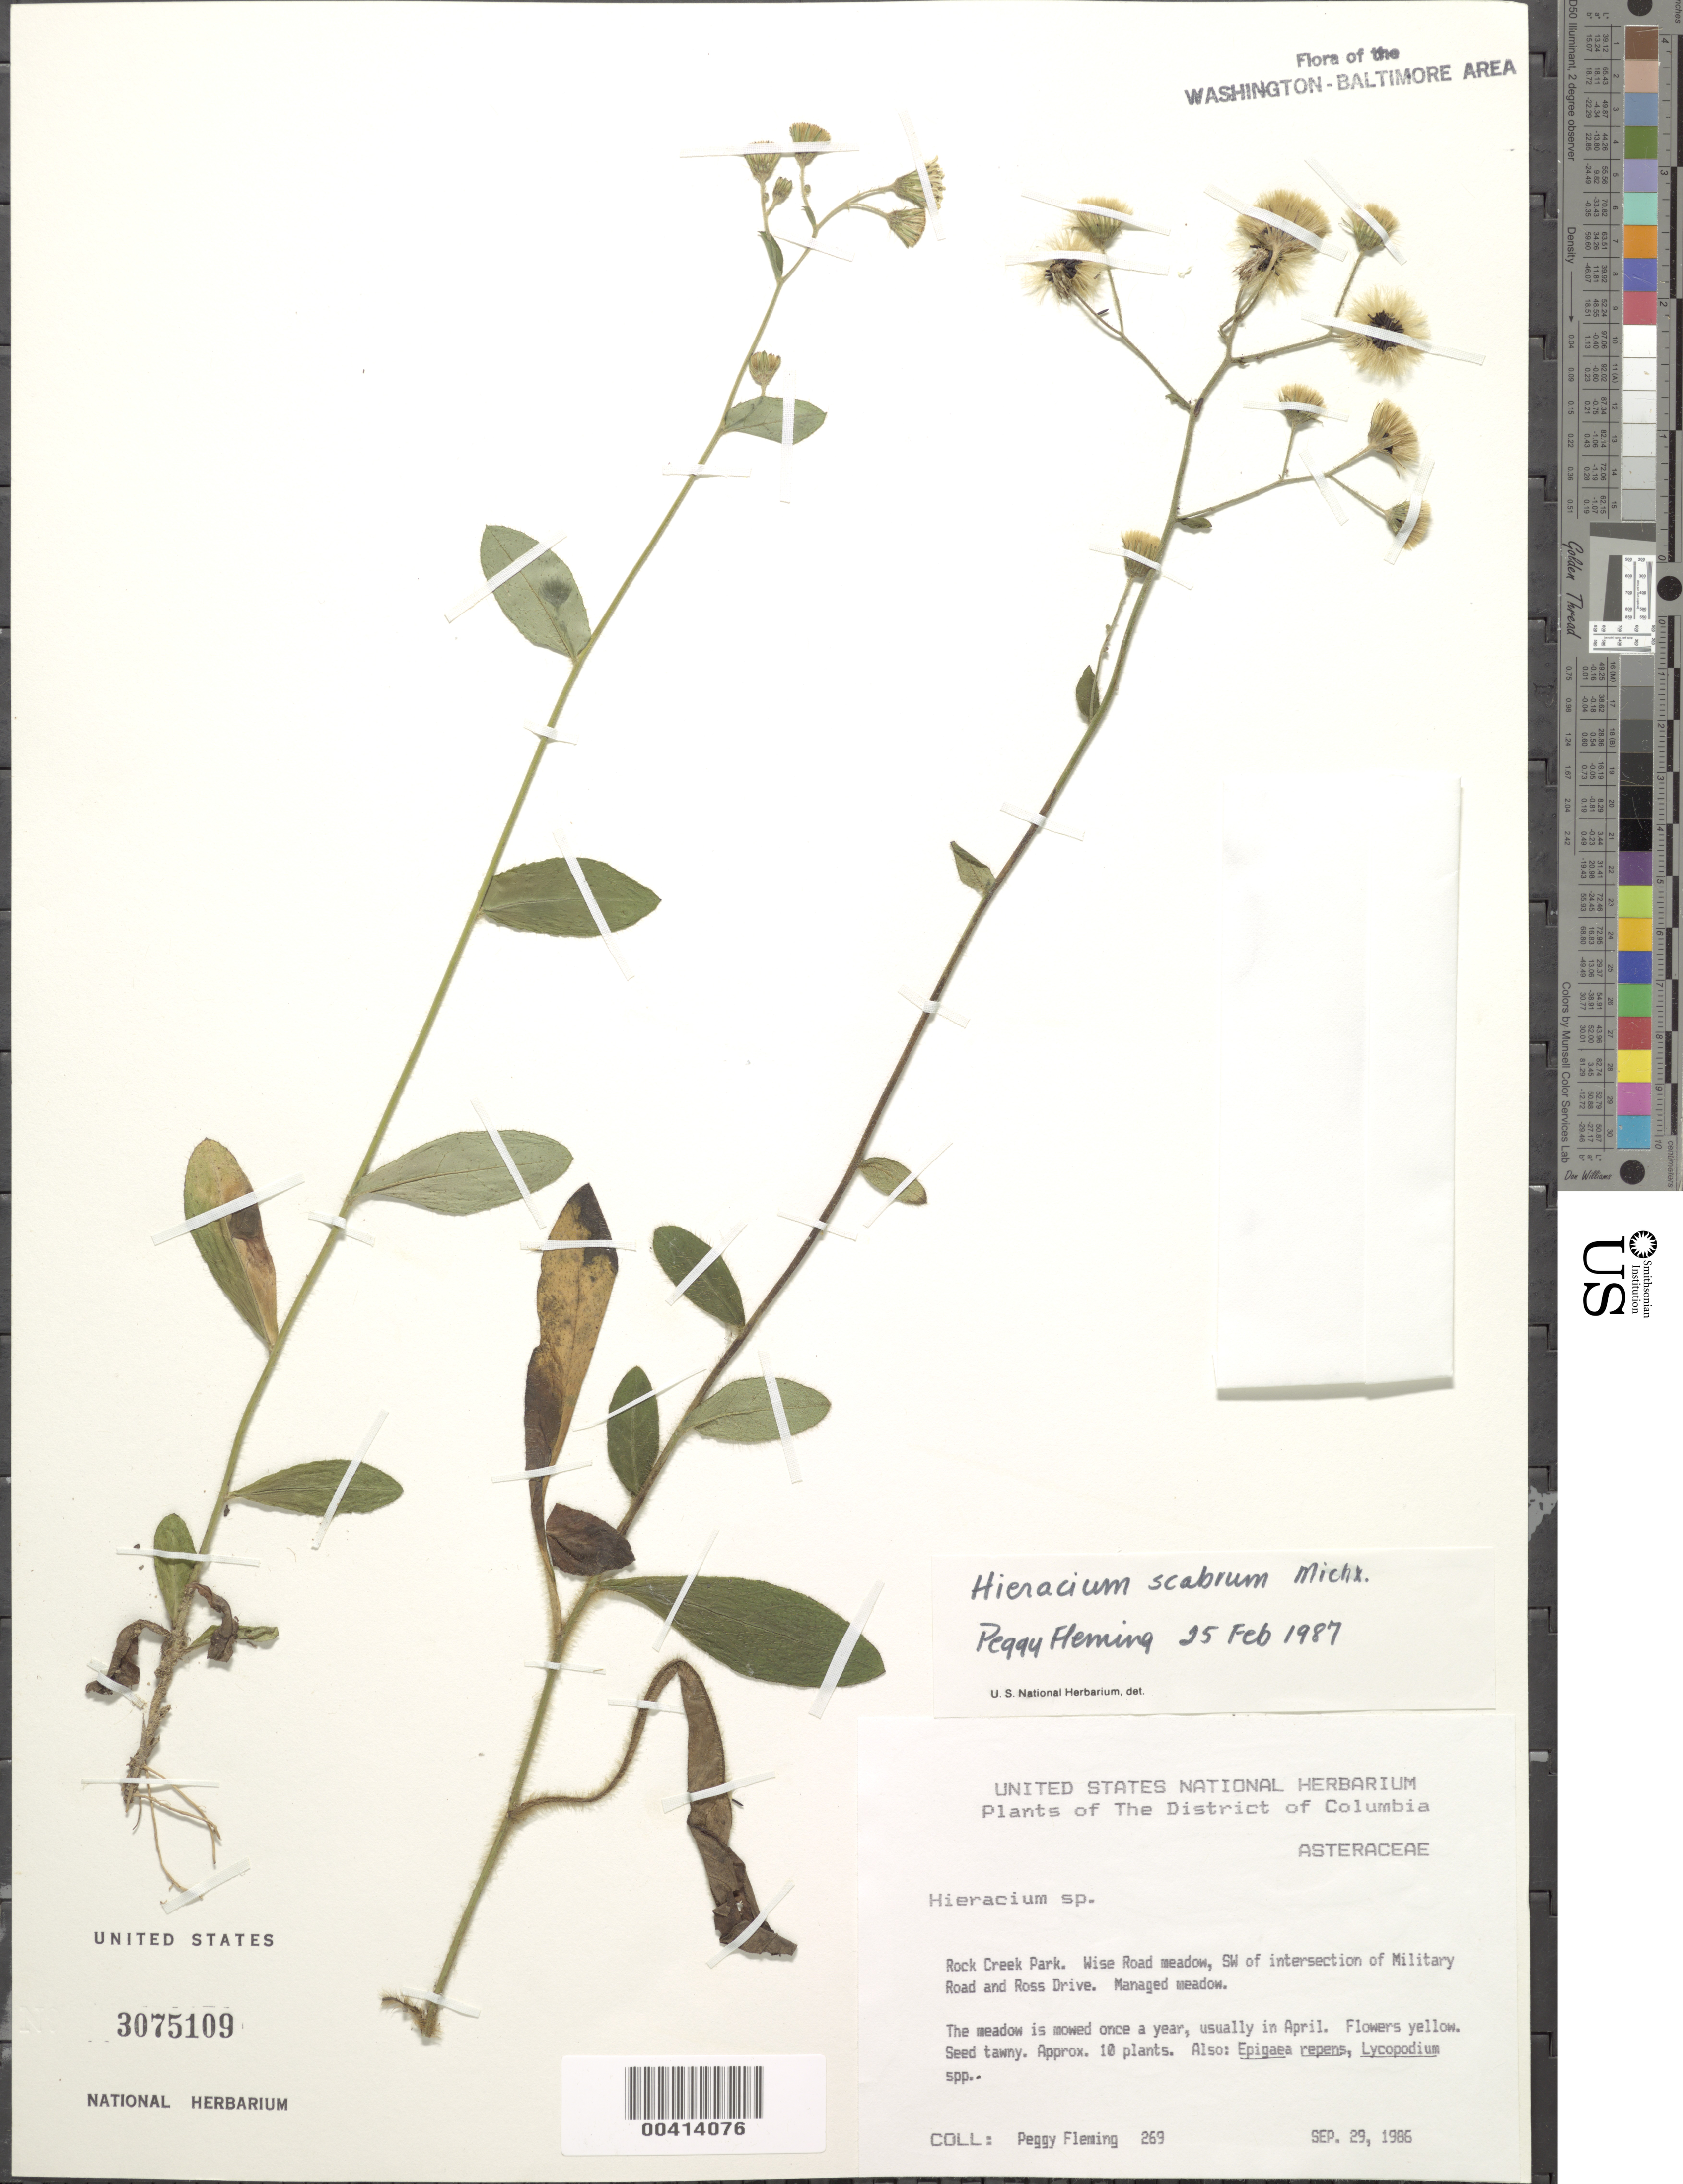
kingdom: Plantae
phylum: Tracheophyta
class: Magnoliopsida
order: Asterales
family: Asteraceae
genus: Pilosella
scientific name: Pilosella verruculata subsp. verruculata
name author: (Link) Soják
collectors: P. Fleming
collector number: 269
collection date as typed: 29 Sep 1986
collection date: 1986-09-29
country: United States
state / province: District of Columbia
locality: Rock Creek Park, Wise Road meadow Rock Creek Park & vicinity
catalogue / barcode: US 3075109